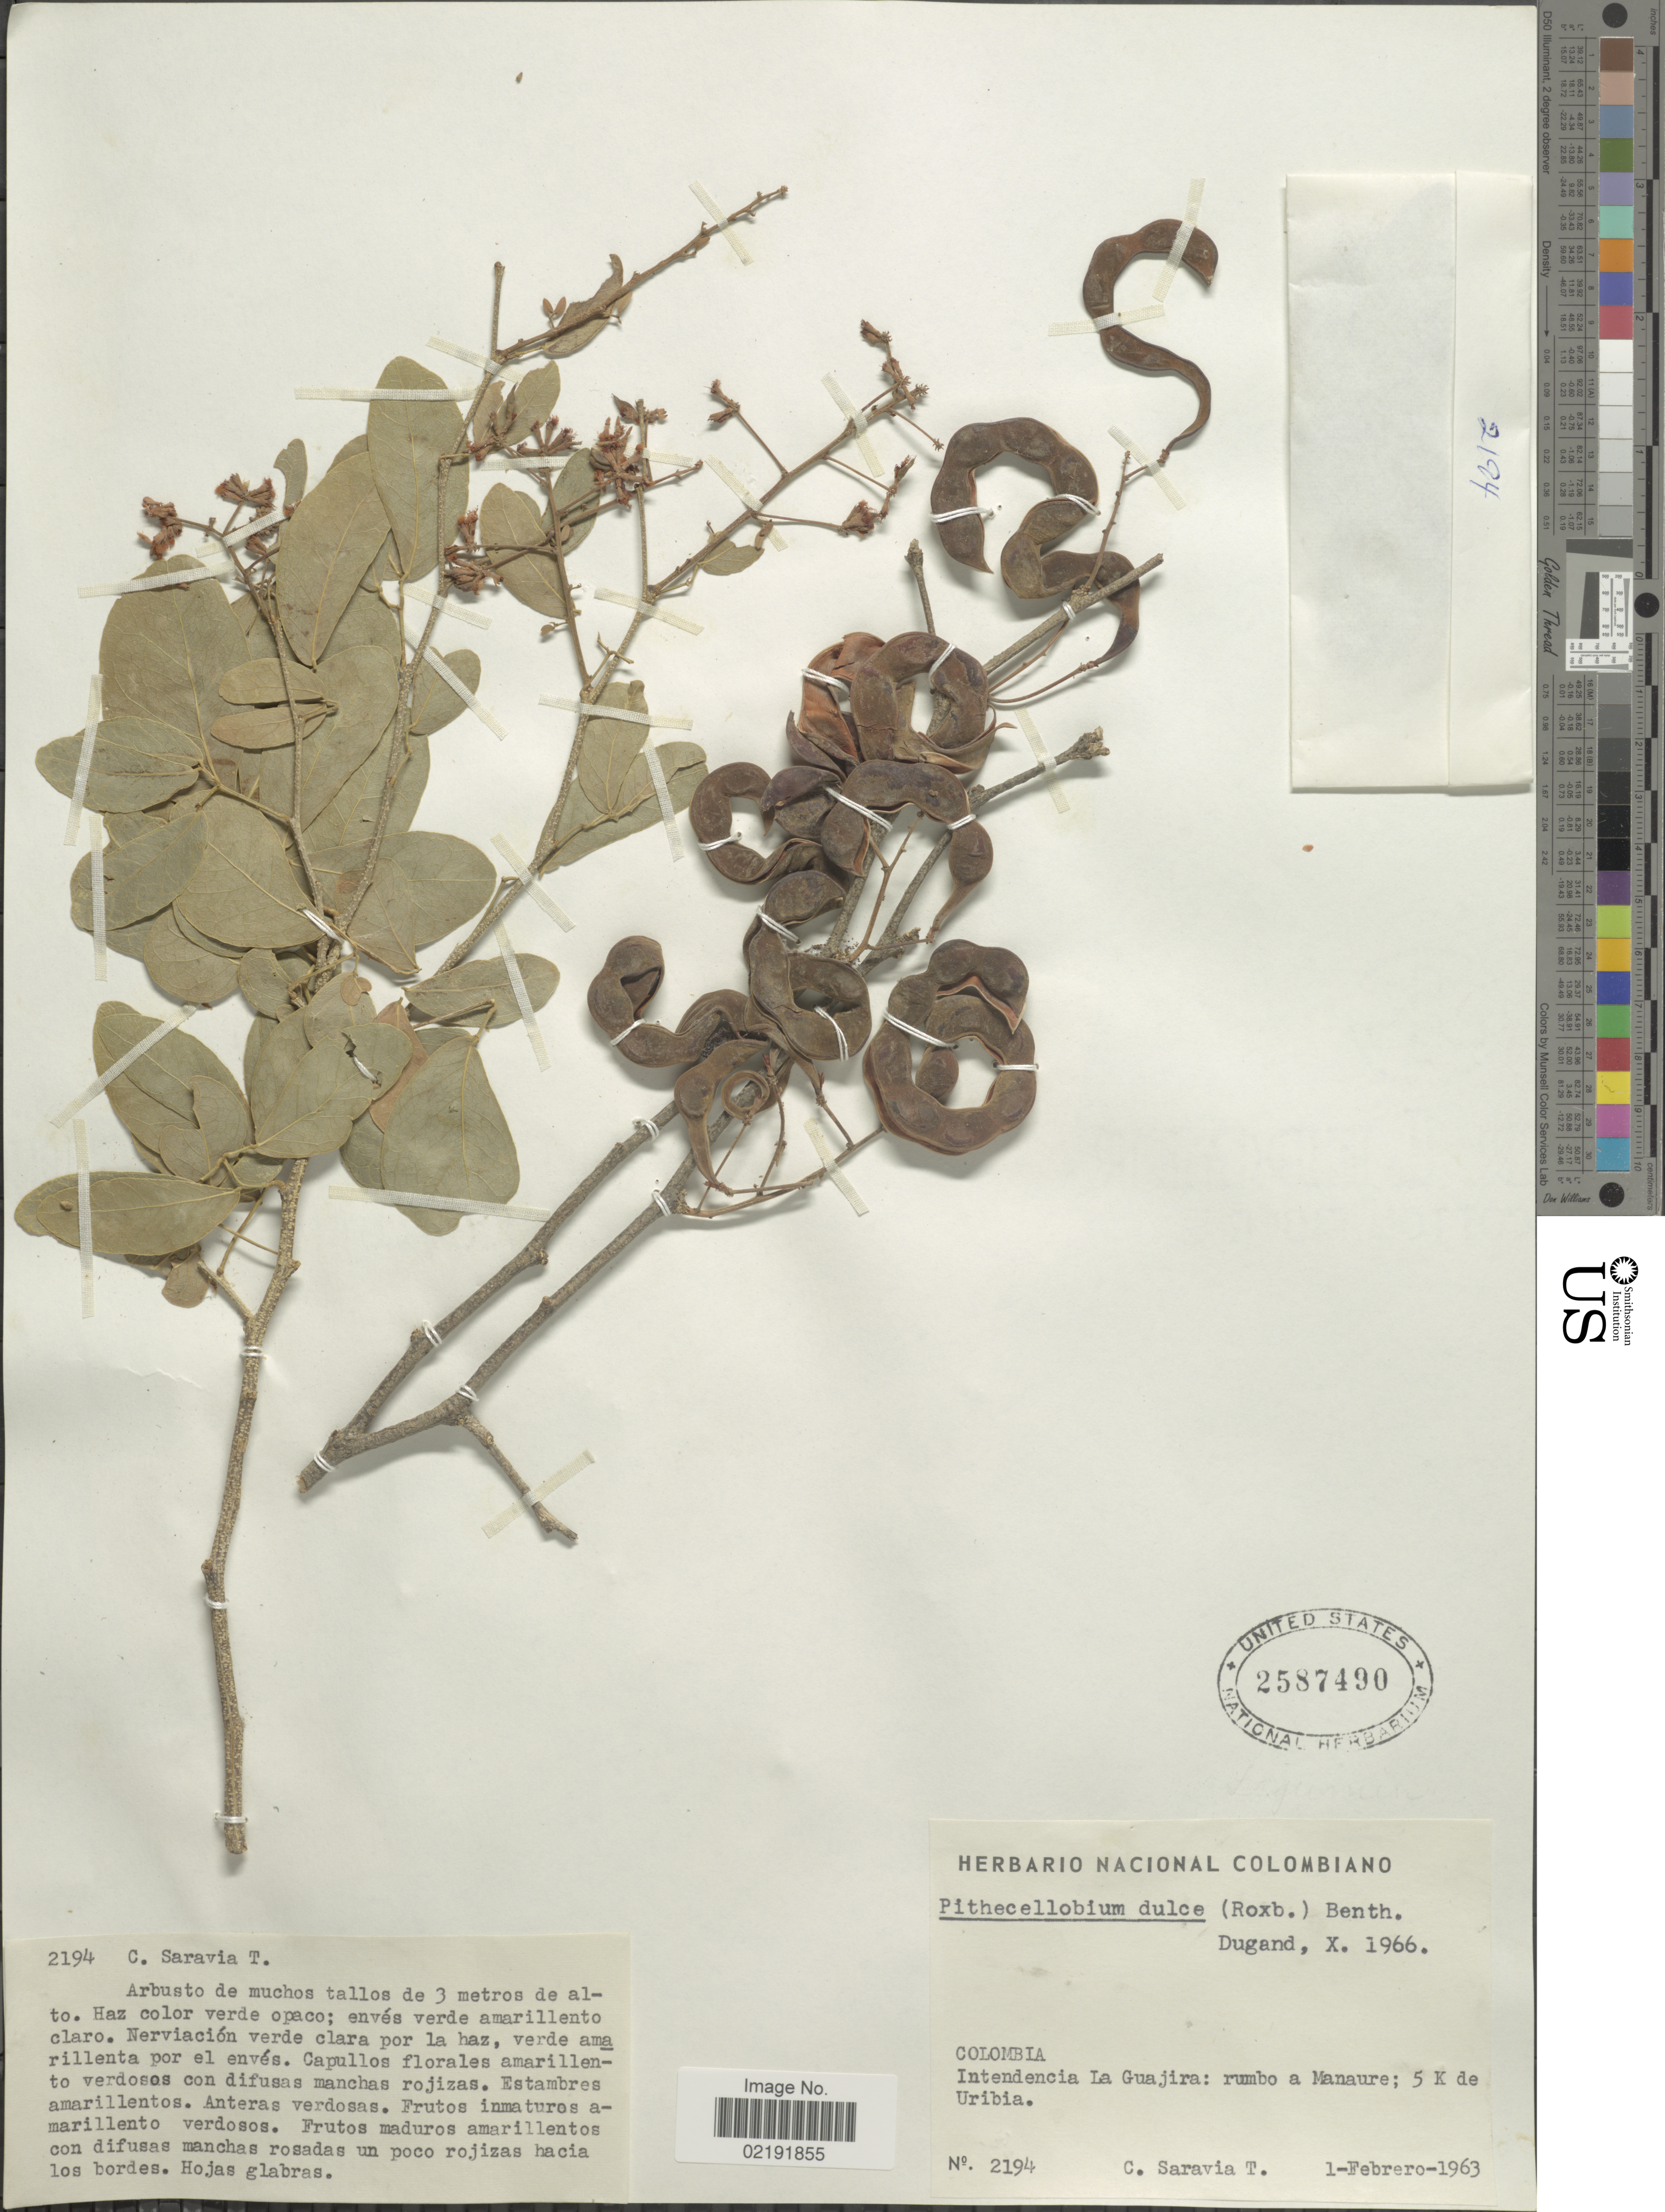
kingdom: Plantae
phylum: Tracheophyta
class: Magnoliopsida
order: Fabales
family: Fabaceae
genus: Pithecellobium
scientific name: Pithecellobium dulce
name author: (Roxb.) Benth.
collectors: C. Saravia T.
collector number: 2194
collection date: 1963-02-01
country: Colombia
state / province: La Guajira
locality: Colombia. Intendencia La Guajira: rumbo a Manaure; 5 K de Uribia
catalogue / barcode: US 2587490